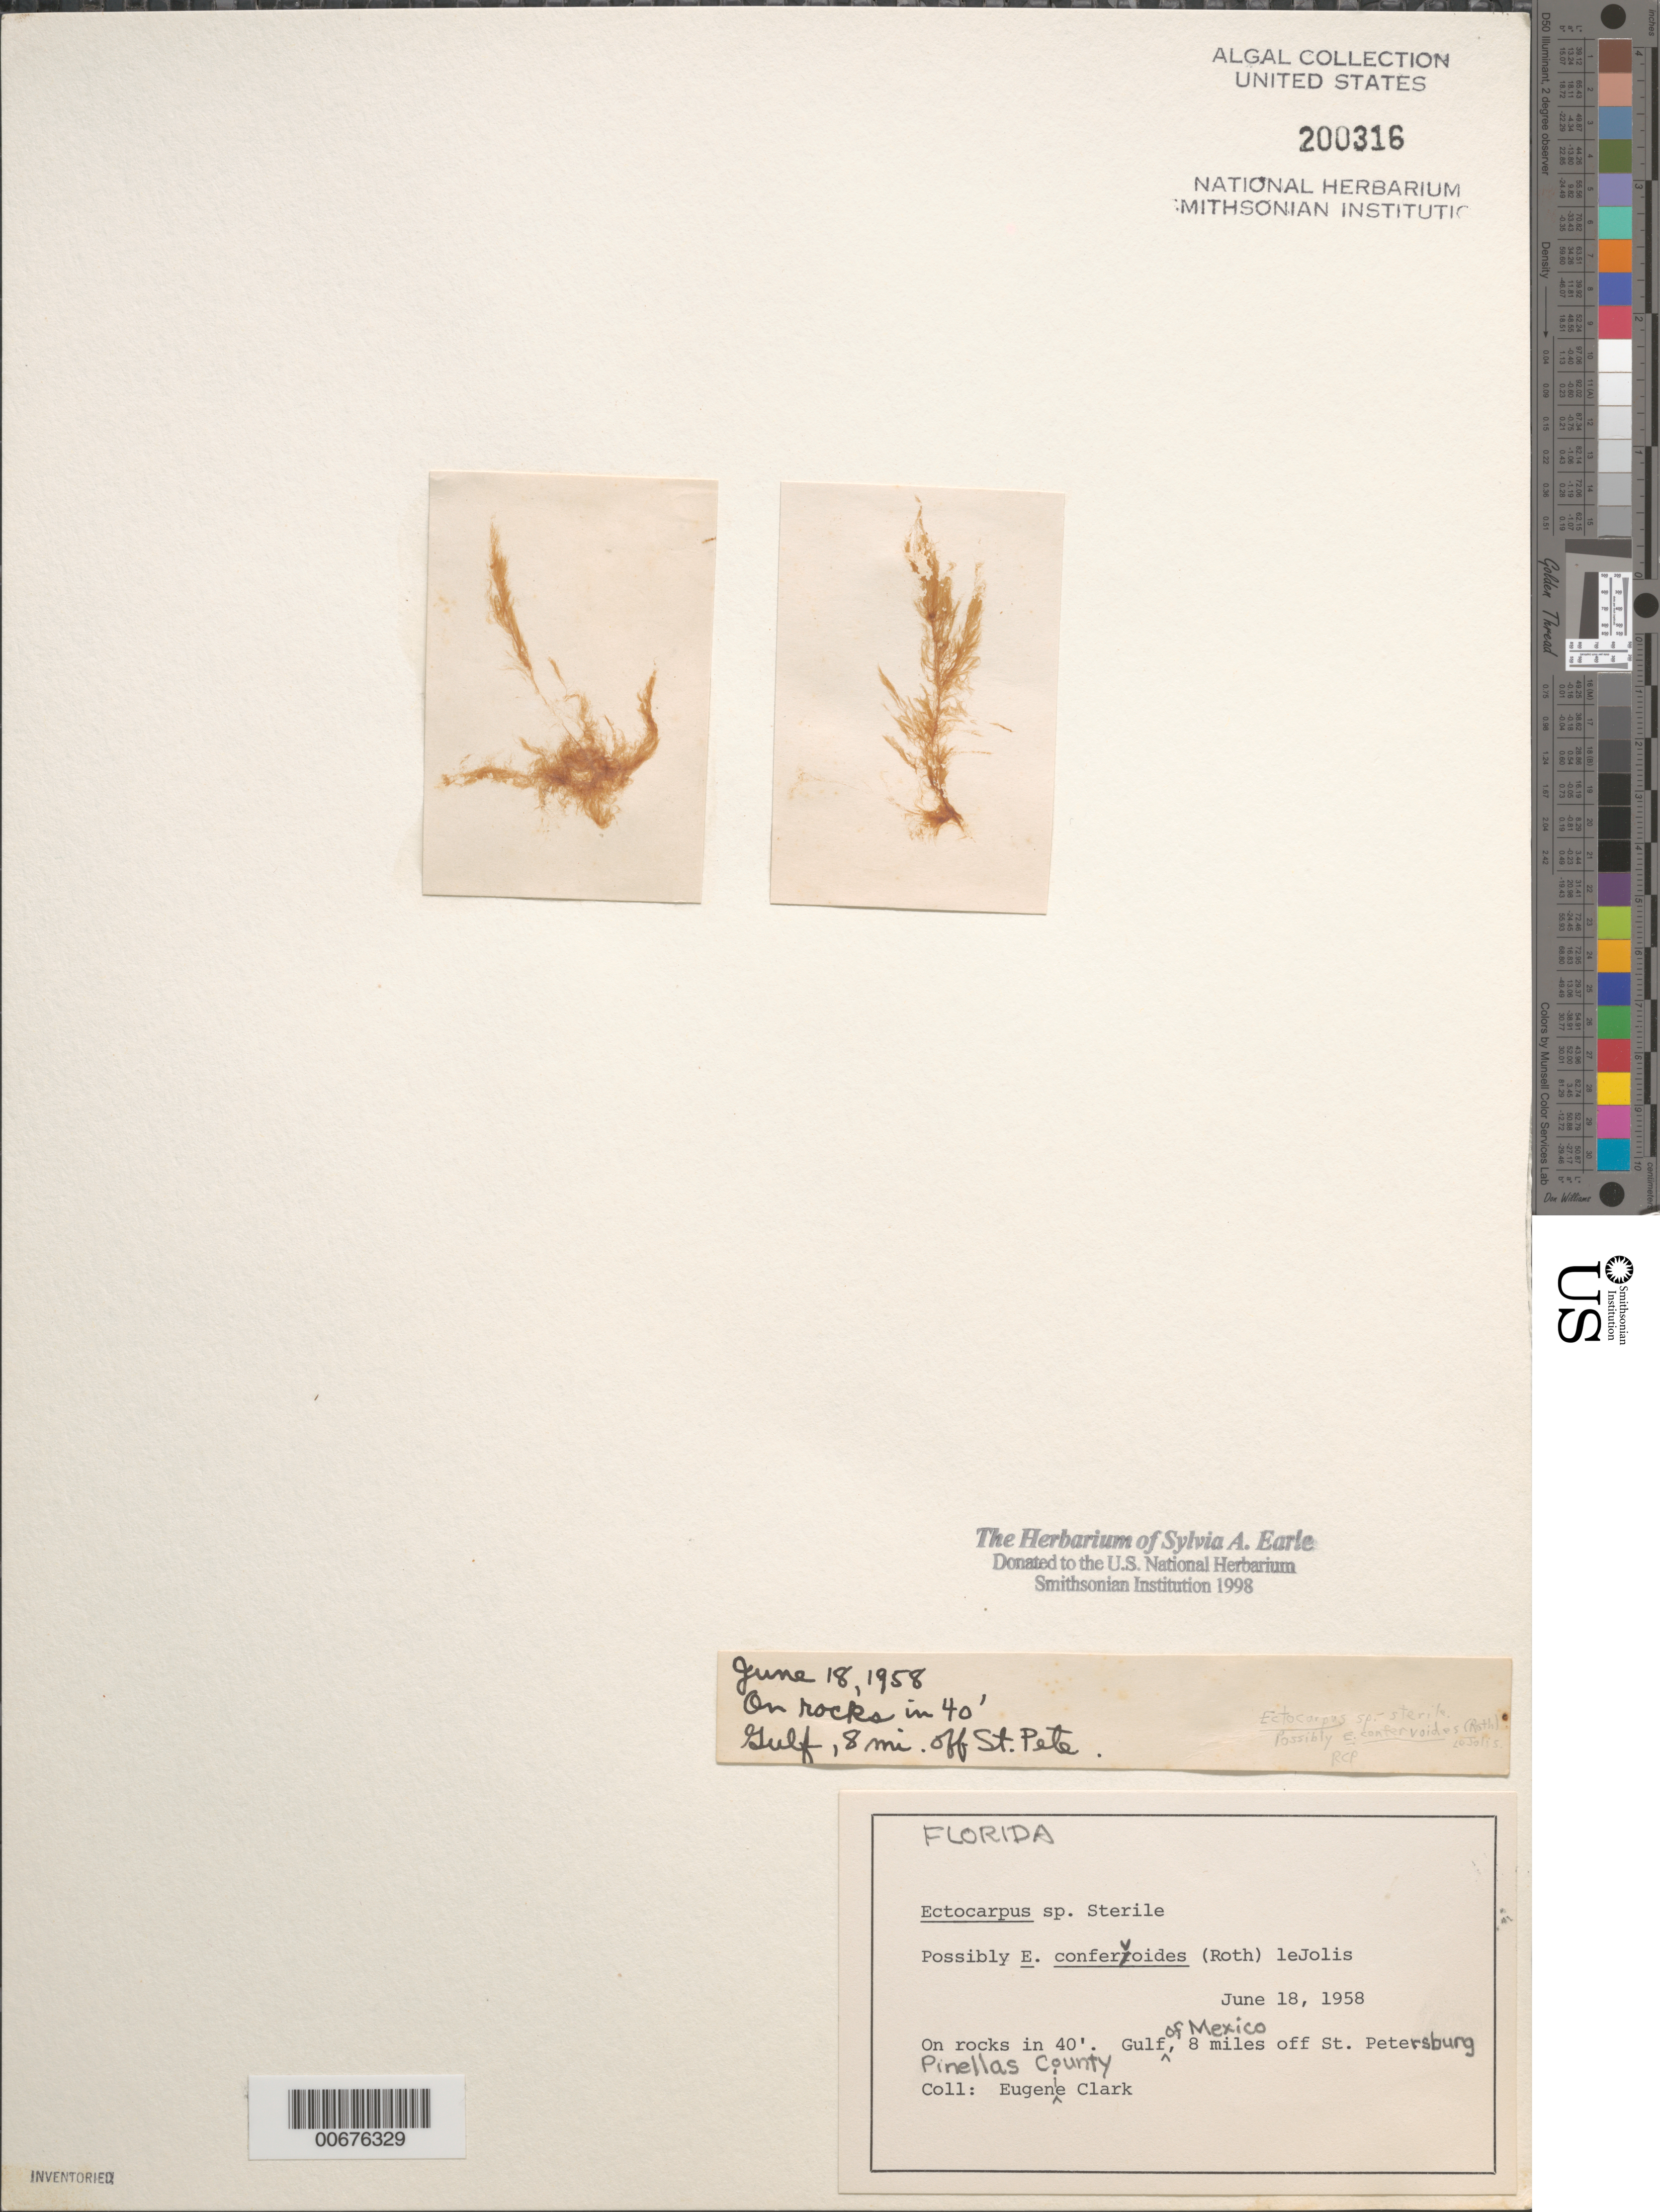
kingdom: Chromista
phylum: Ochrophyta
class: Phaeophyceae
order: Ectocarpales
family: Ectocarpaceae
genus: Ectocarpus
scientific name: Ectocarpus sp.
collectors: E. Clark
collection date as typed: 18 Jun 1958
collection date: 1958-06-18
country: United States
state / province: Florida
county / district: Pinellas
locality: Gulf of Mexico 8 miles off St. Petersburg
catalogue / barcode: US 200316